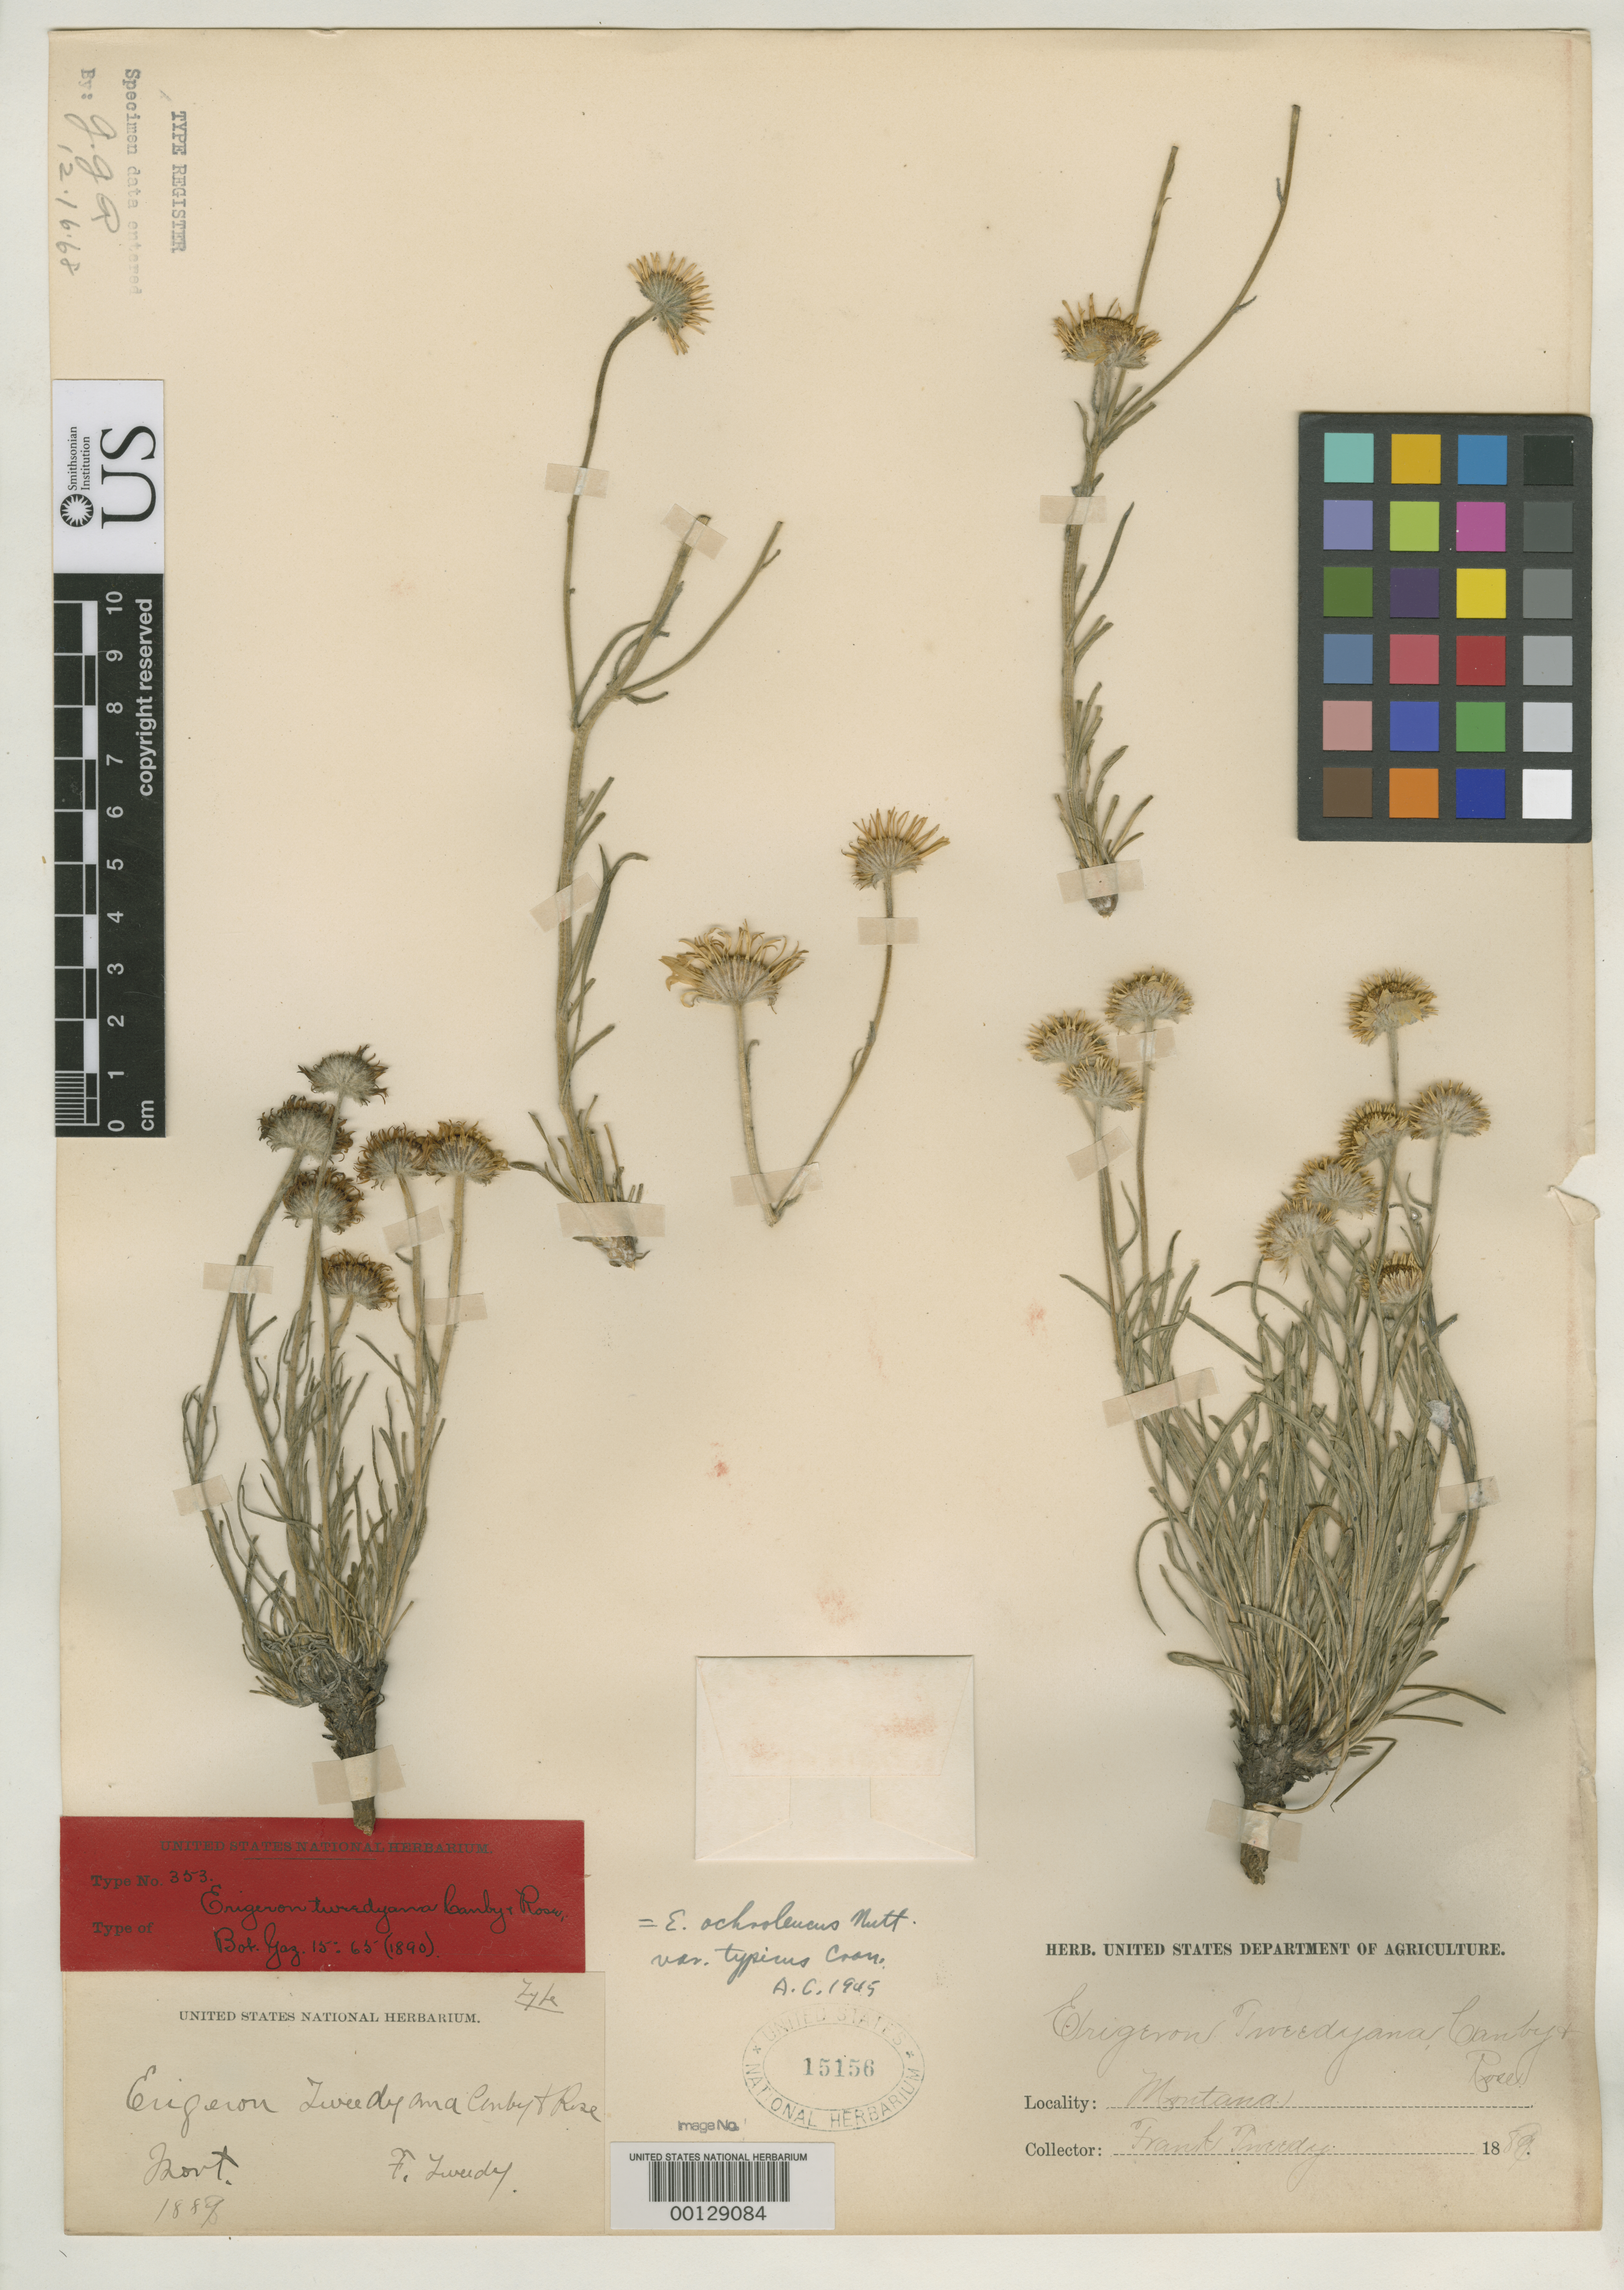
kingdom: Plantae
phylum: Tracheophyta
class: Magnoliopsida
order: Asterales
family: Asteraceae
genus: Erigeron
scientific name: Erigeron tweedyana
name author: Canby & Rose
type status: Type Material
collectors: F. Tweedy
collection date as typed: Jun 1888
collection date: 1888-06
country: United States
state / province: Montana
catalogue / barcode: US 15156